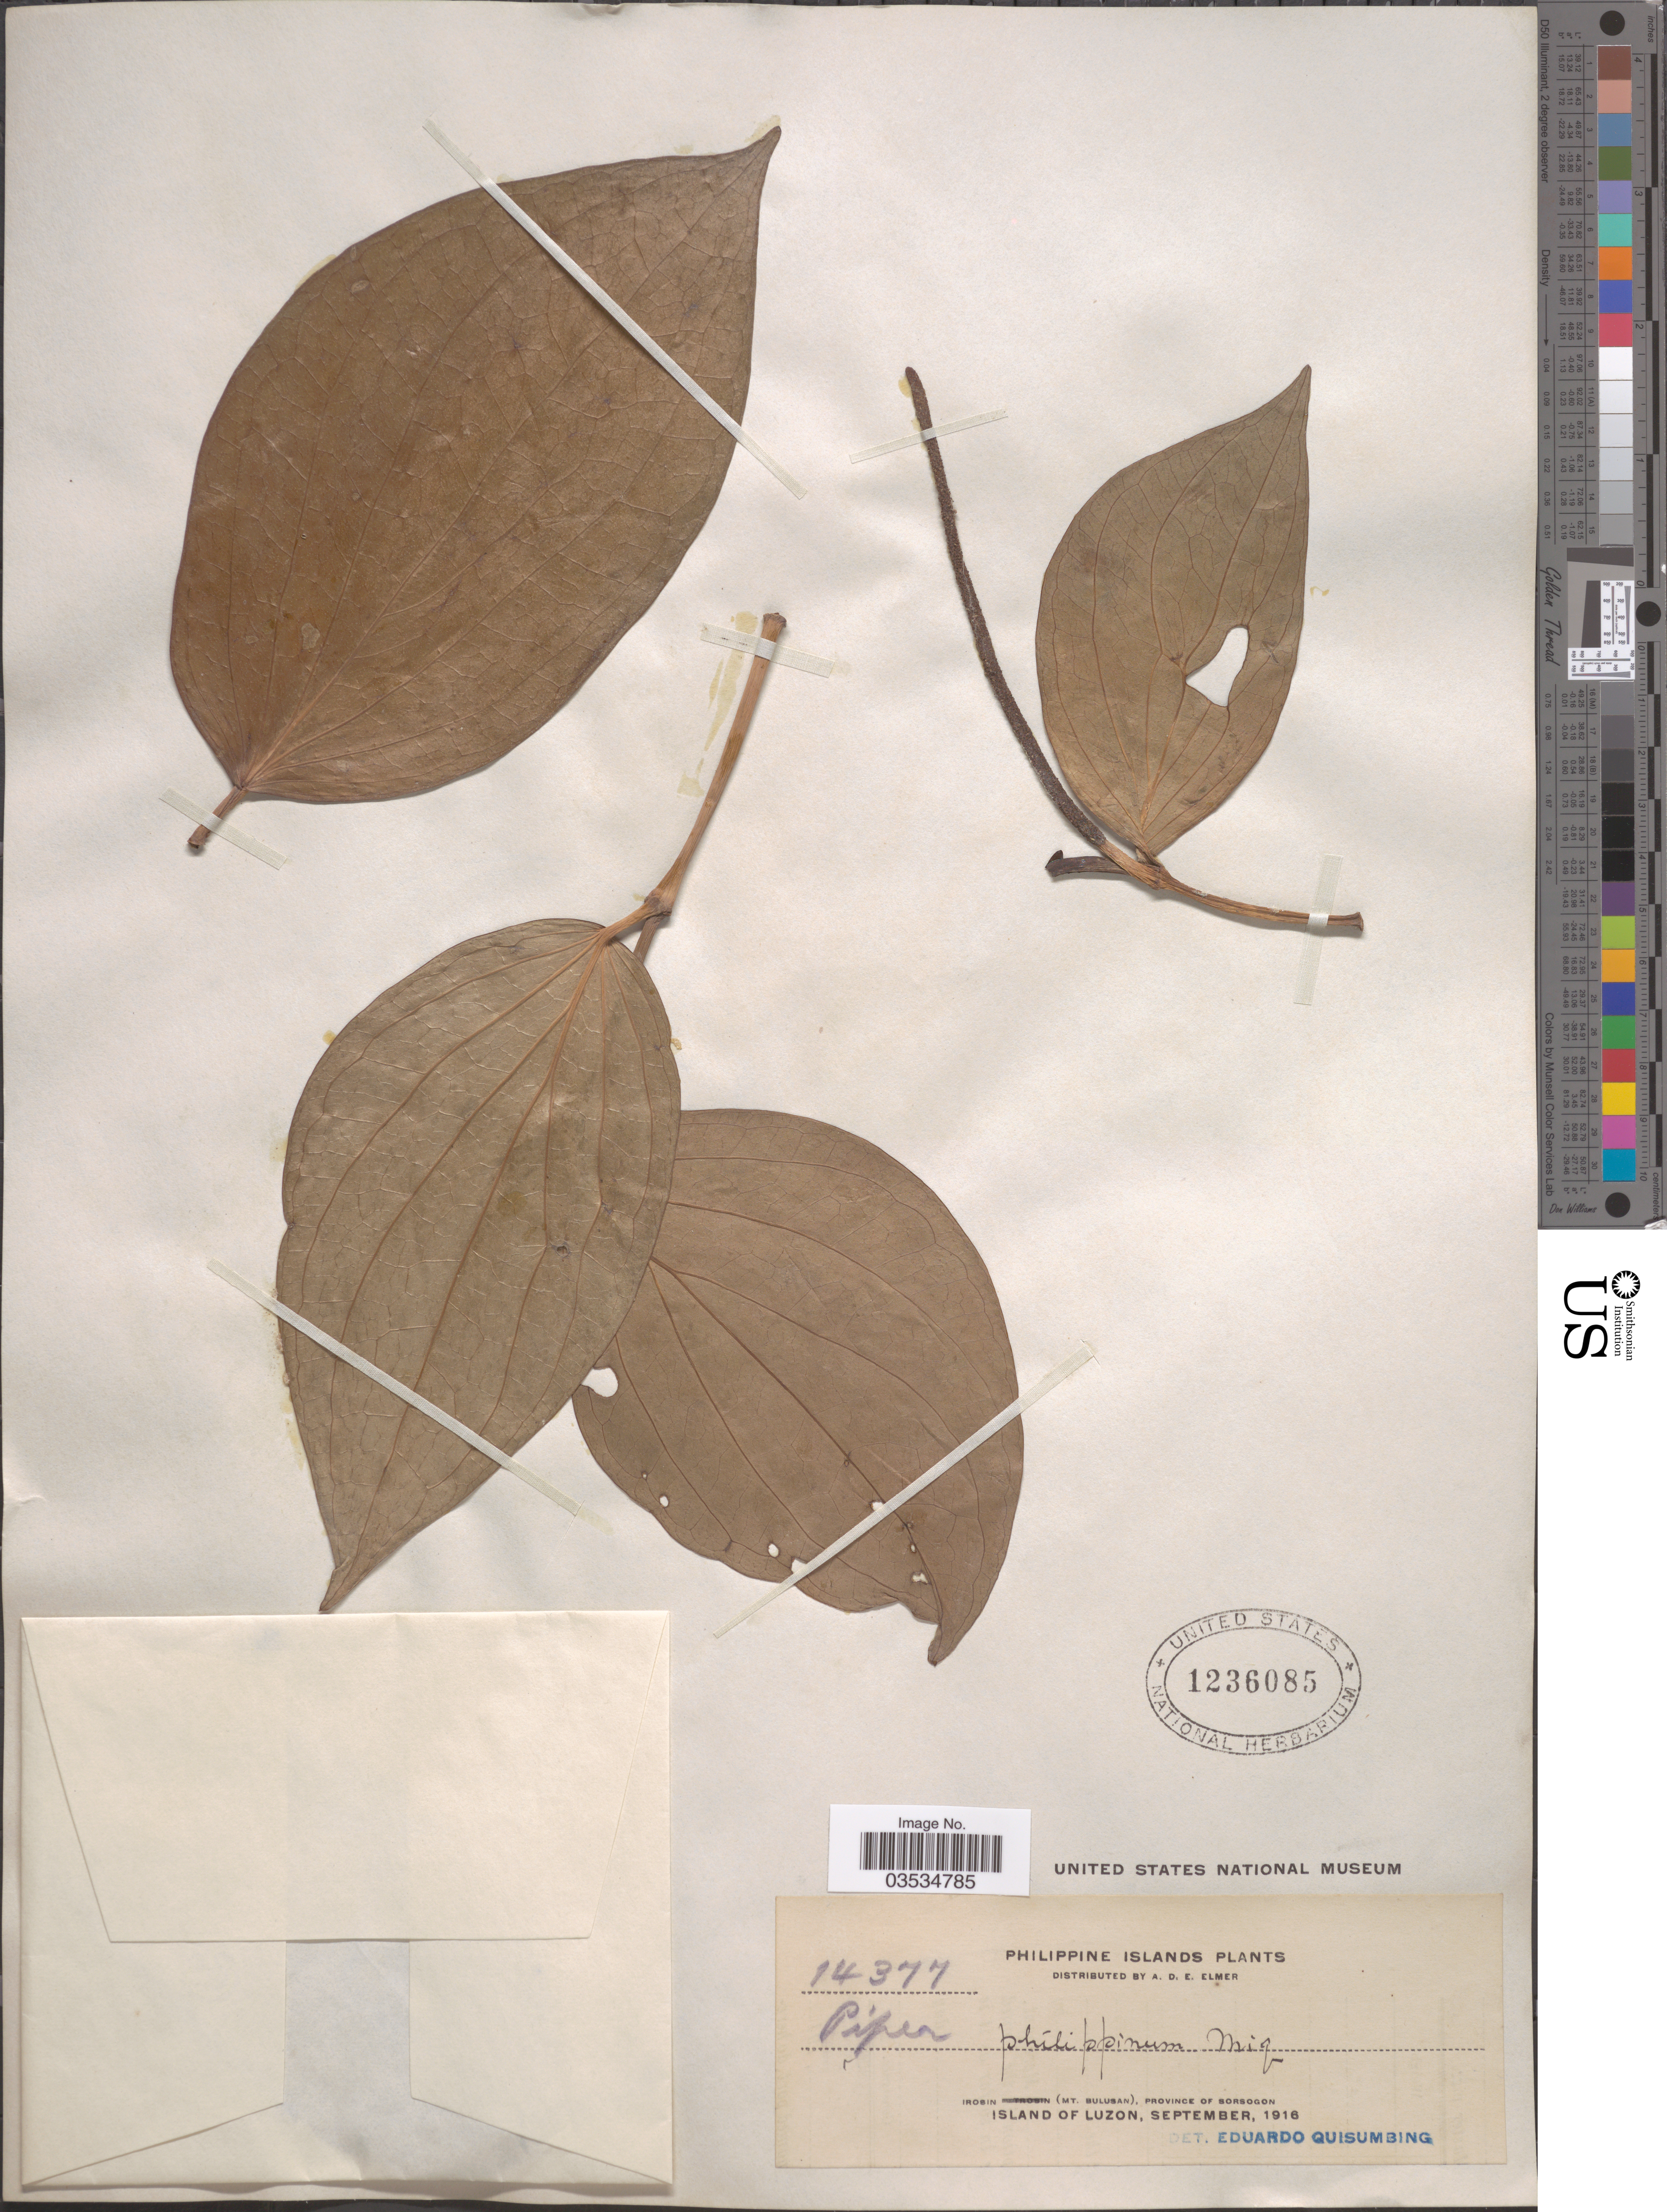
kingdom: Plantae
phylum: Tracheophyta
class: Magnoliopsida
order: Piperales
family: Piperaceae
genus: Piper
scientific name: Piper philippinum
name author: Miq.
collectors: A. D. E. Elmer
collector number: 14377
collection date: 1916-09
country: Philippines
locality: Philippine Islands. Irosin (Mt. Bulusan), Province of Sorsogon. Island of Luzon.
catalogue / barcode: US 1236085